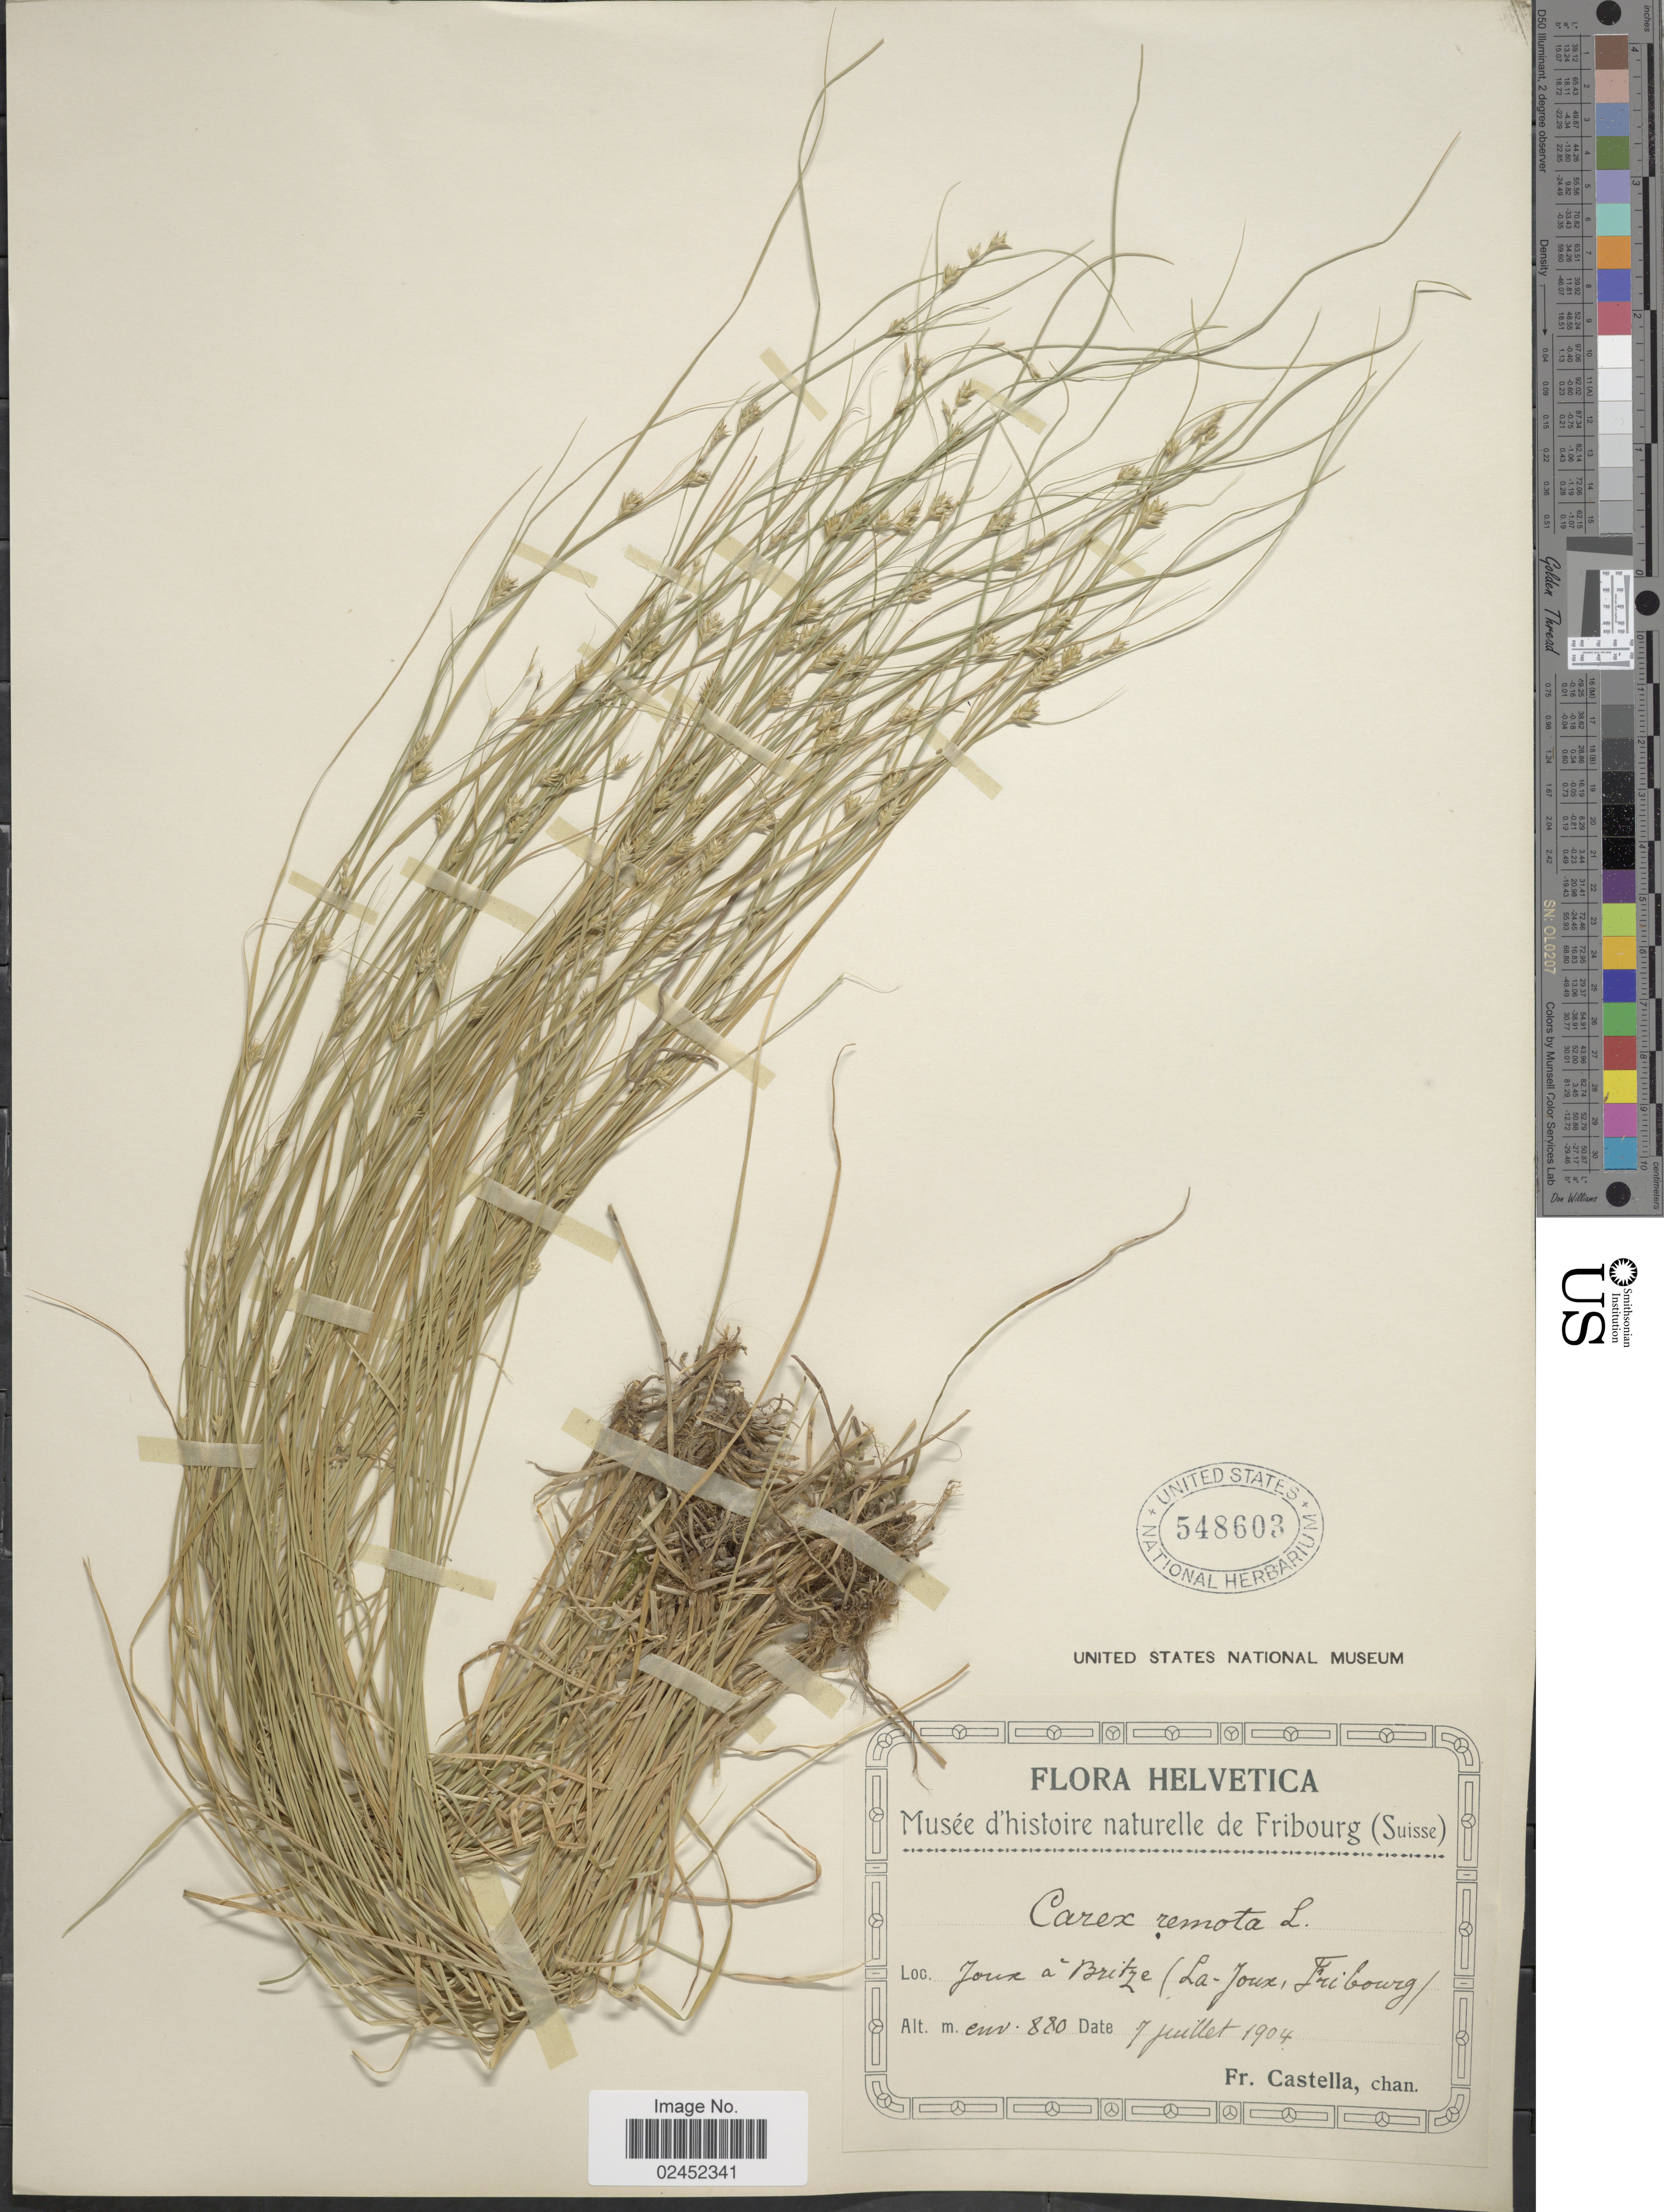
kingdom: Plantae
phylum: Tracheophyta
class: Liliopsida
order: Poales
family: Cyperaceae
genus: Carex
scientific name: Carex remota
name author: L.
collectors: Fr. Castella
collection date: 1904-07-07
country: Switzerland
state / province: Fribourg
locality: Joux a Britze (La-Joux, Fribourg). Helvetica.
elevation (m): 880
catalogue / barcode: US 548603